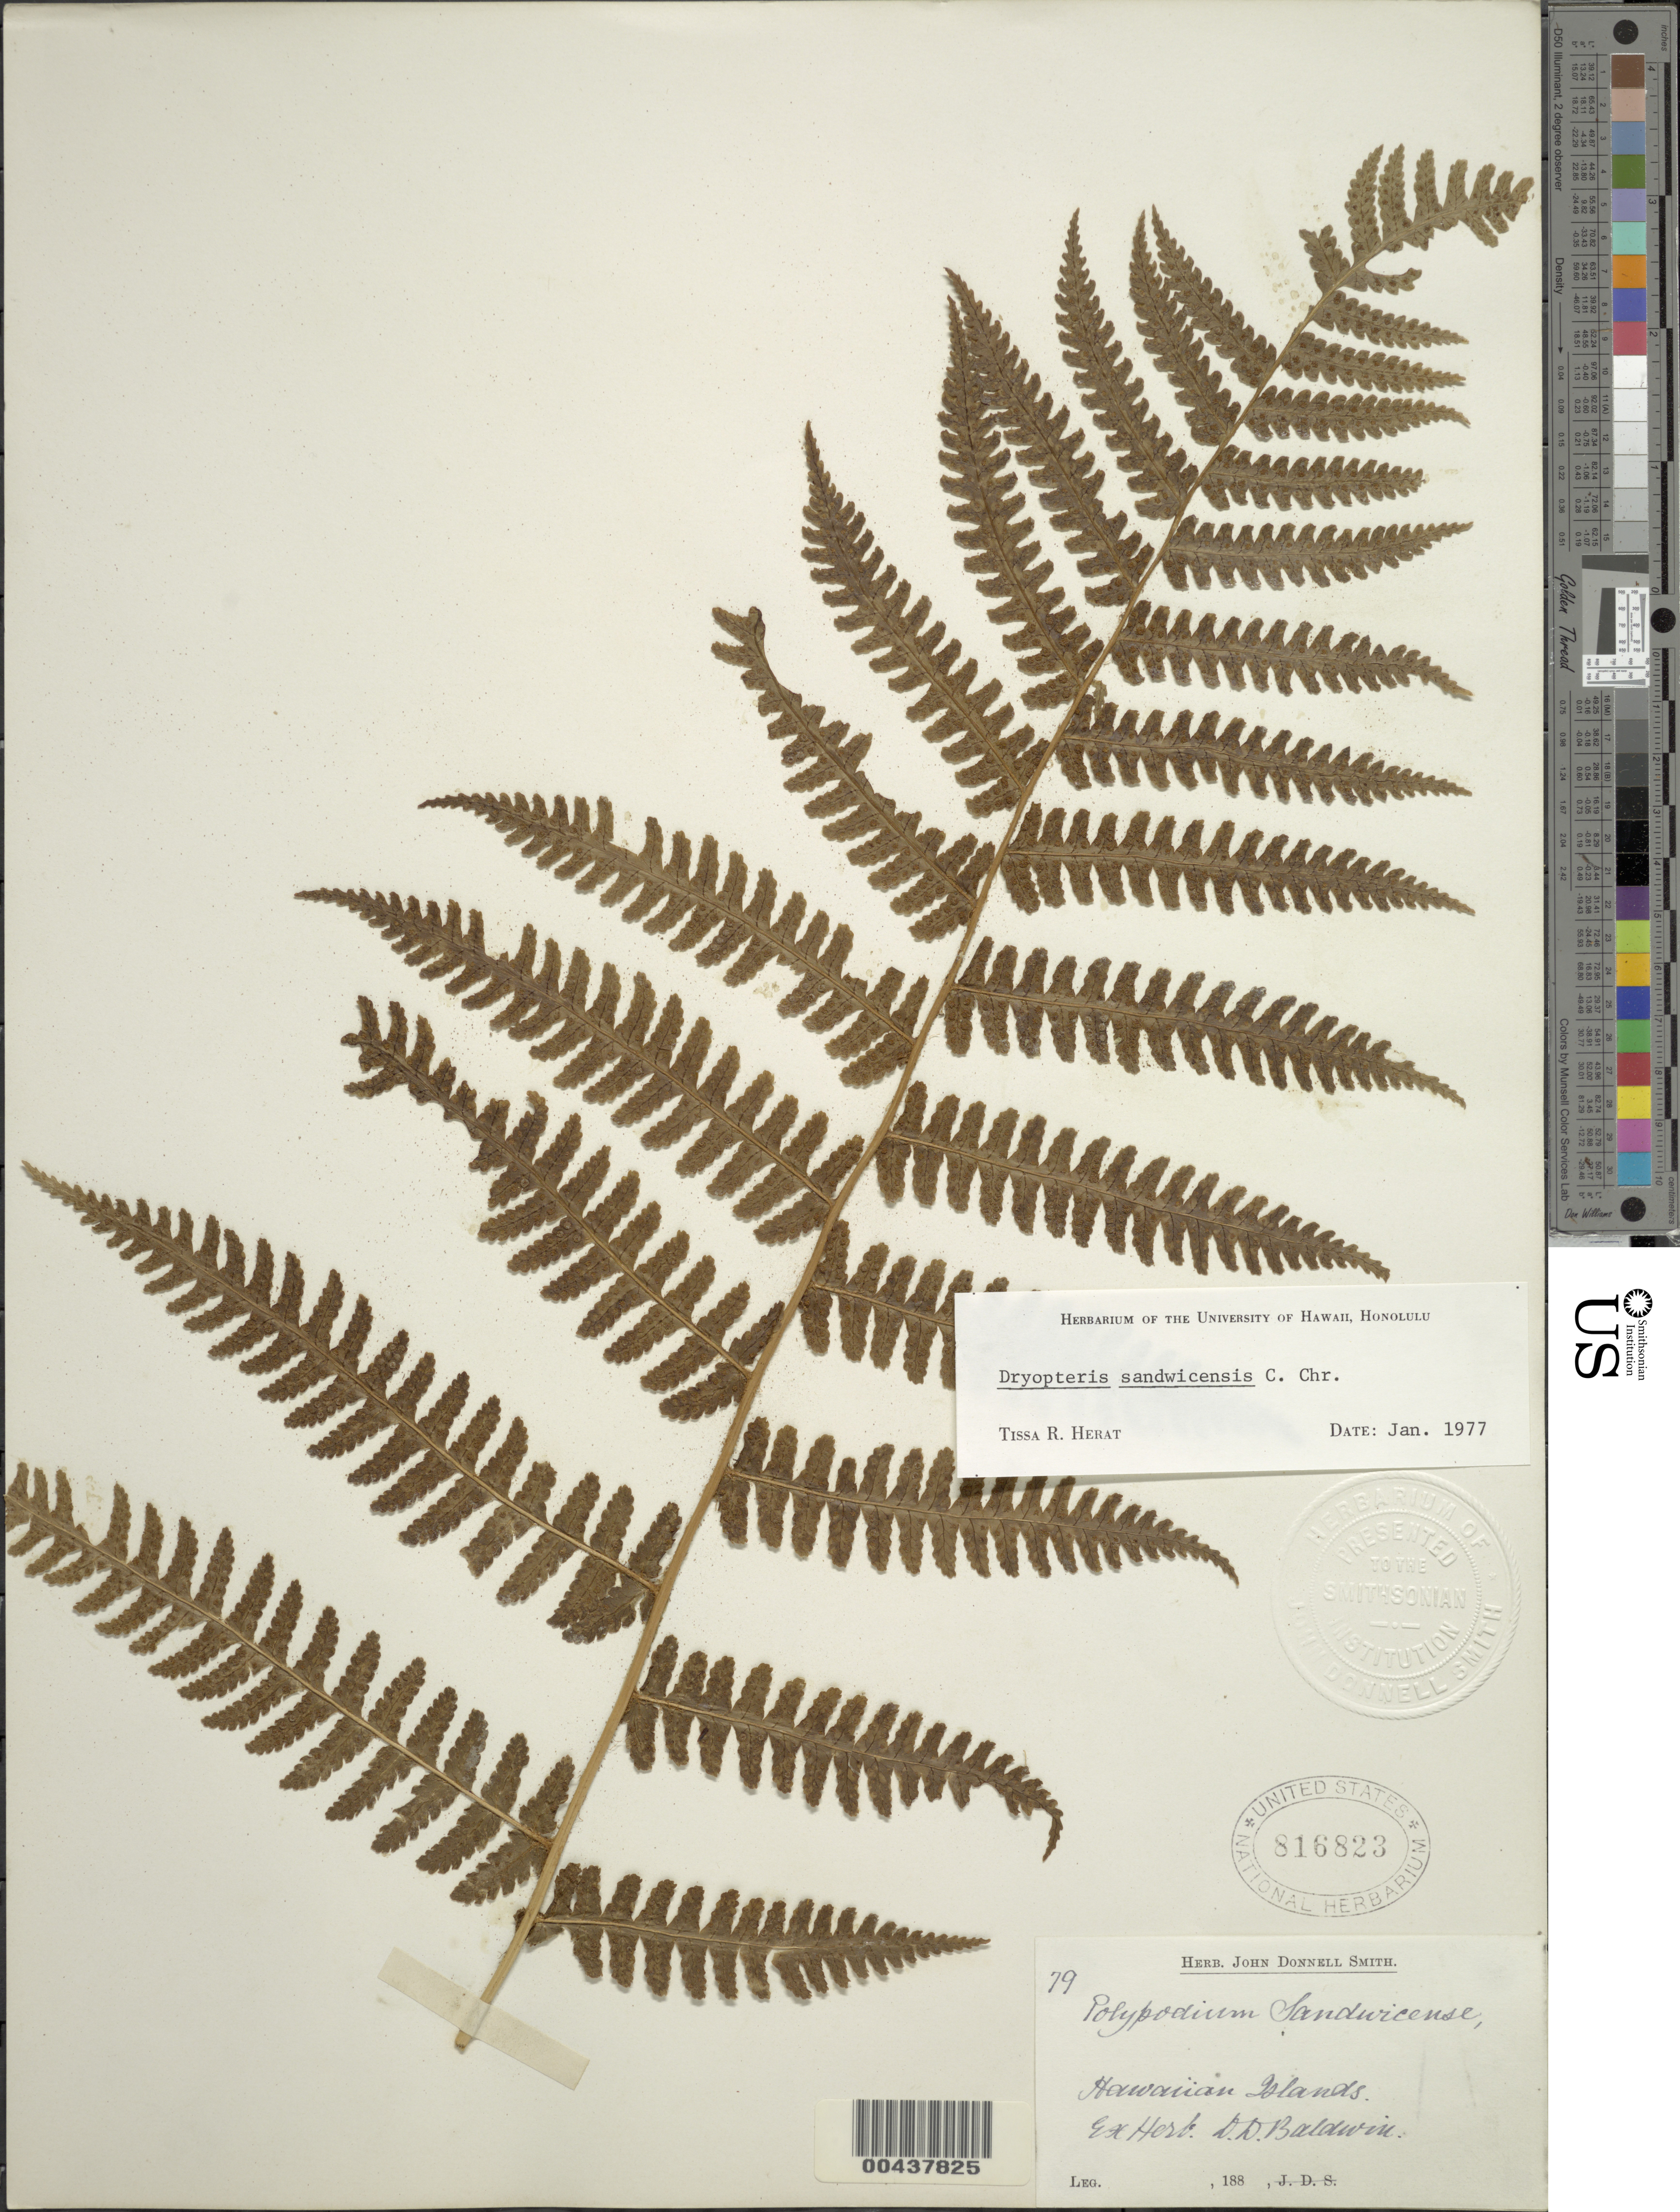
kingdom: Plantae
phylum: Tracheophyta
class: Polypodiopsida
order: Polypodiales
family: Dryopteridaceae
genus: Dryopteris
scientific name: Dryopteris sandwicensis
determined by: Herat, T. R.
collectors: D. Baldwin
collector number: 79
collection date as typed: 188-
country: United States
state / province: Hawaii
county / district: Hawaii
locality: Hawaiian Islands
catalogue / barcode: US 816823